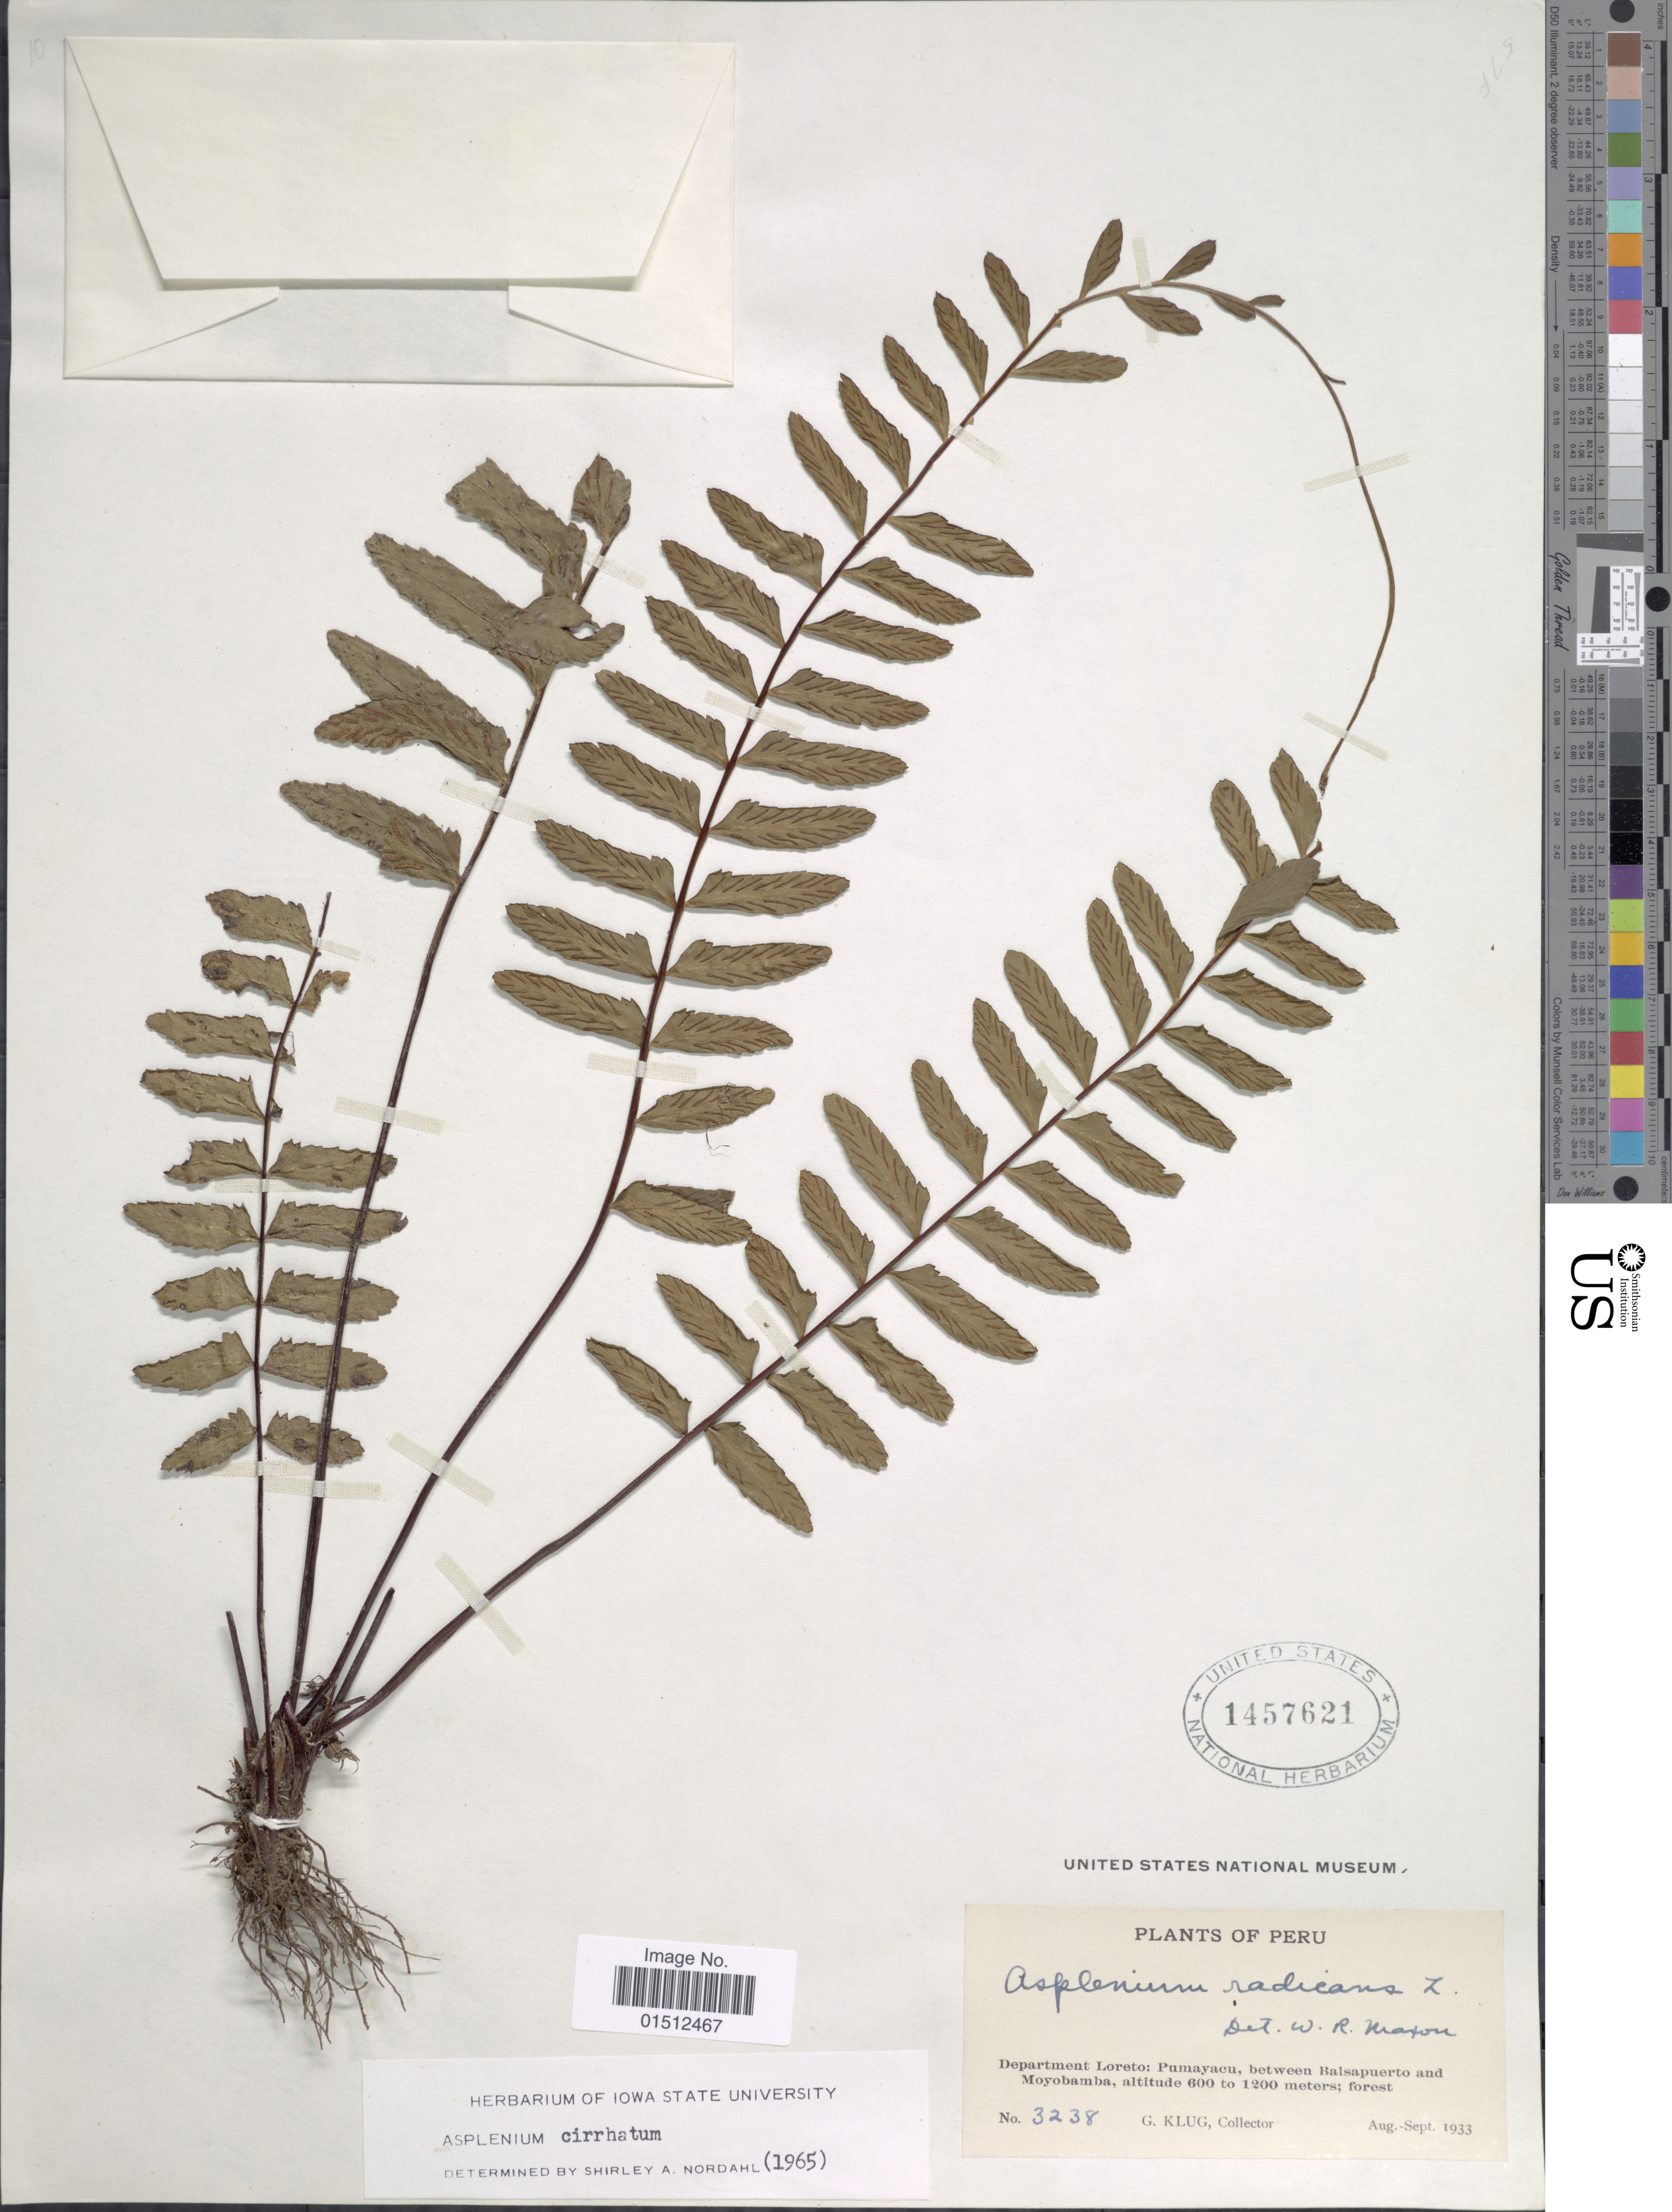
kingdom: Plantae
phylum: Tracheophyta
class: Polypodiopsida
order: Polypodiales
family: Aspleniaceae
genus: Asplenium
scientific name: Asplenium radicans var. cirrhatum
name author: (Rich. ex Willd.) Rosenst.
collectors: G. Klug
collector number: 3238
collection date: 1933-08/1933-09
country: Peru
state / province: Loreto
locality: Peru. Department Loreto: Pumayacu, between Balsapuerto and Moyobamba.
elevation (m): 600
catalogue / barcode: US 1457621